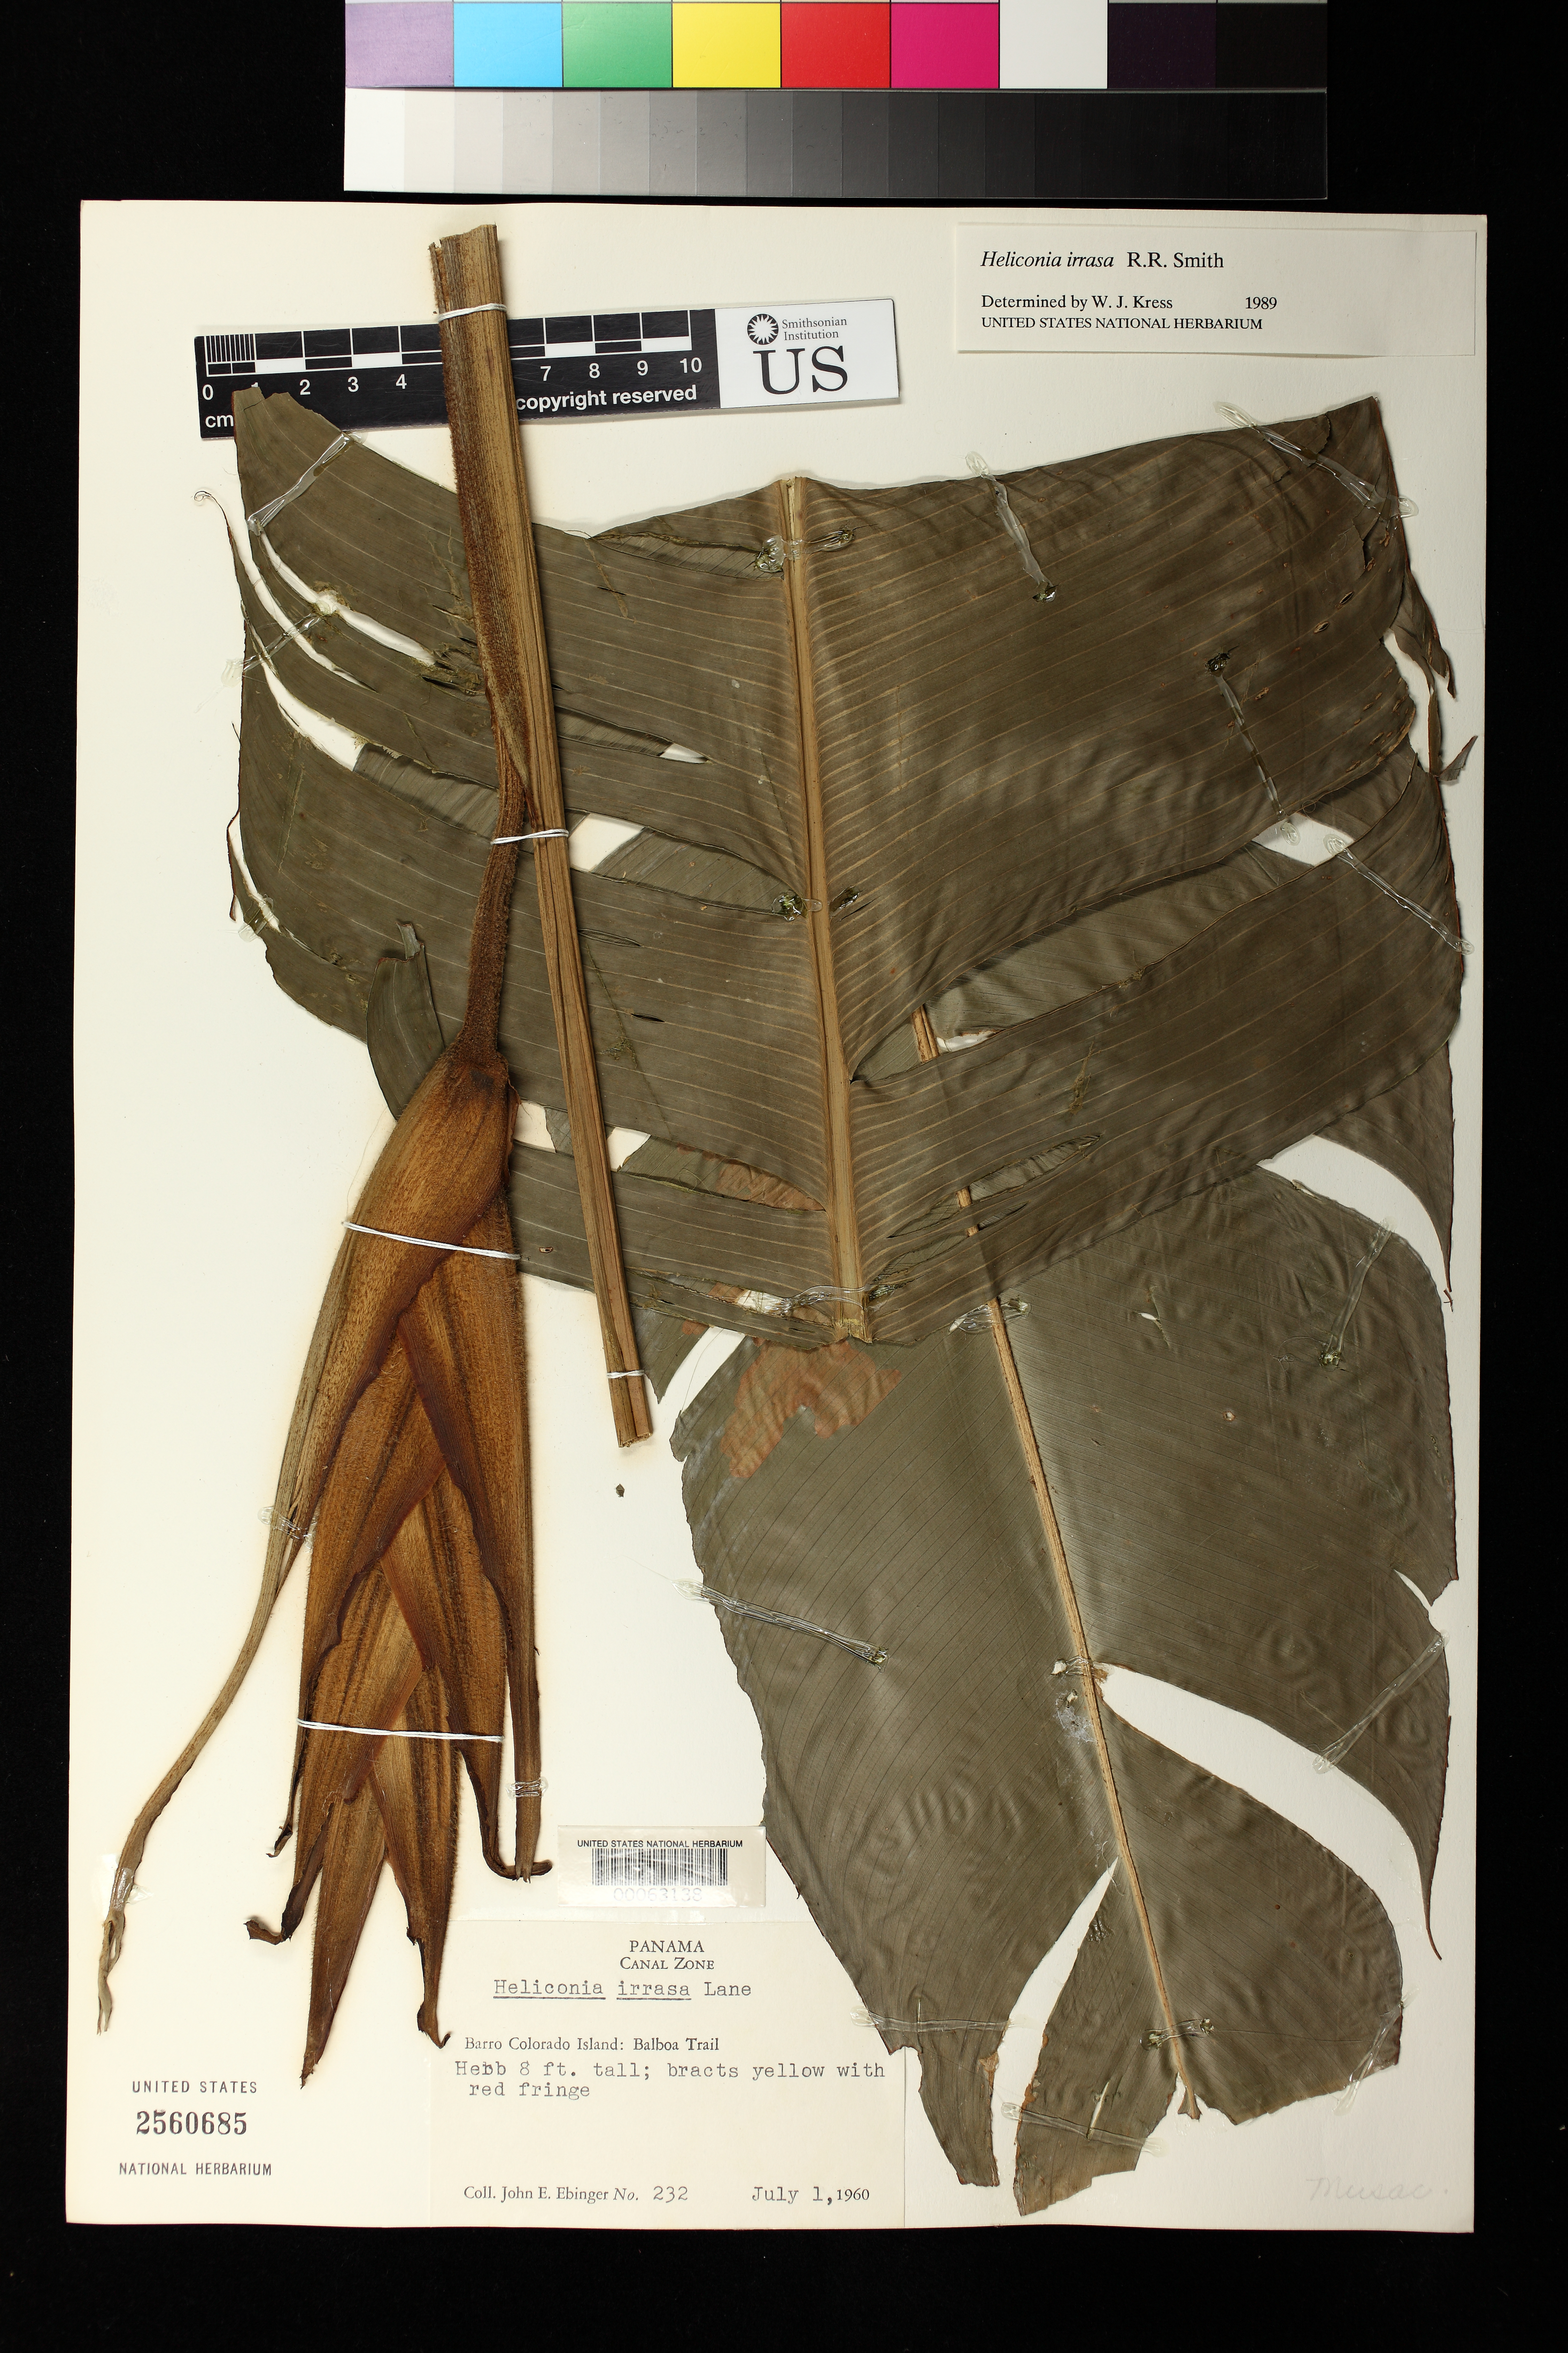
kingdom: Plantae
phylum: Tracheophyta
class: Liliopsida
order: Zingiberales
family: Heliconiaceae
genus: Heliconia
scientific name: Heliconia irrasa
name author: Lane ex R.R. Sm.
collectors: J. Ebinger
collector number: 232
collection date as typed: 01 Jul 1960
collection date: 1960-07-01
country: Panama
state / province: Panamá Oeste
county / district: Canal Zone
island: Barro Colorado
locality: Balboa Trail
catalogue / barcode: US 2560685